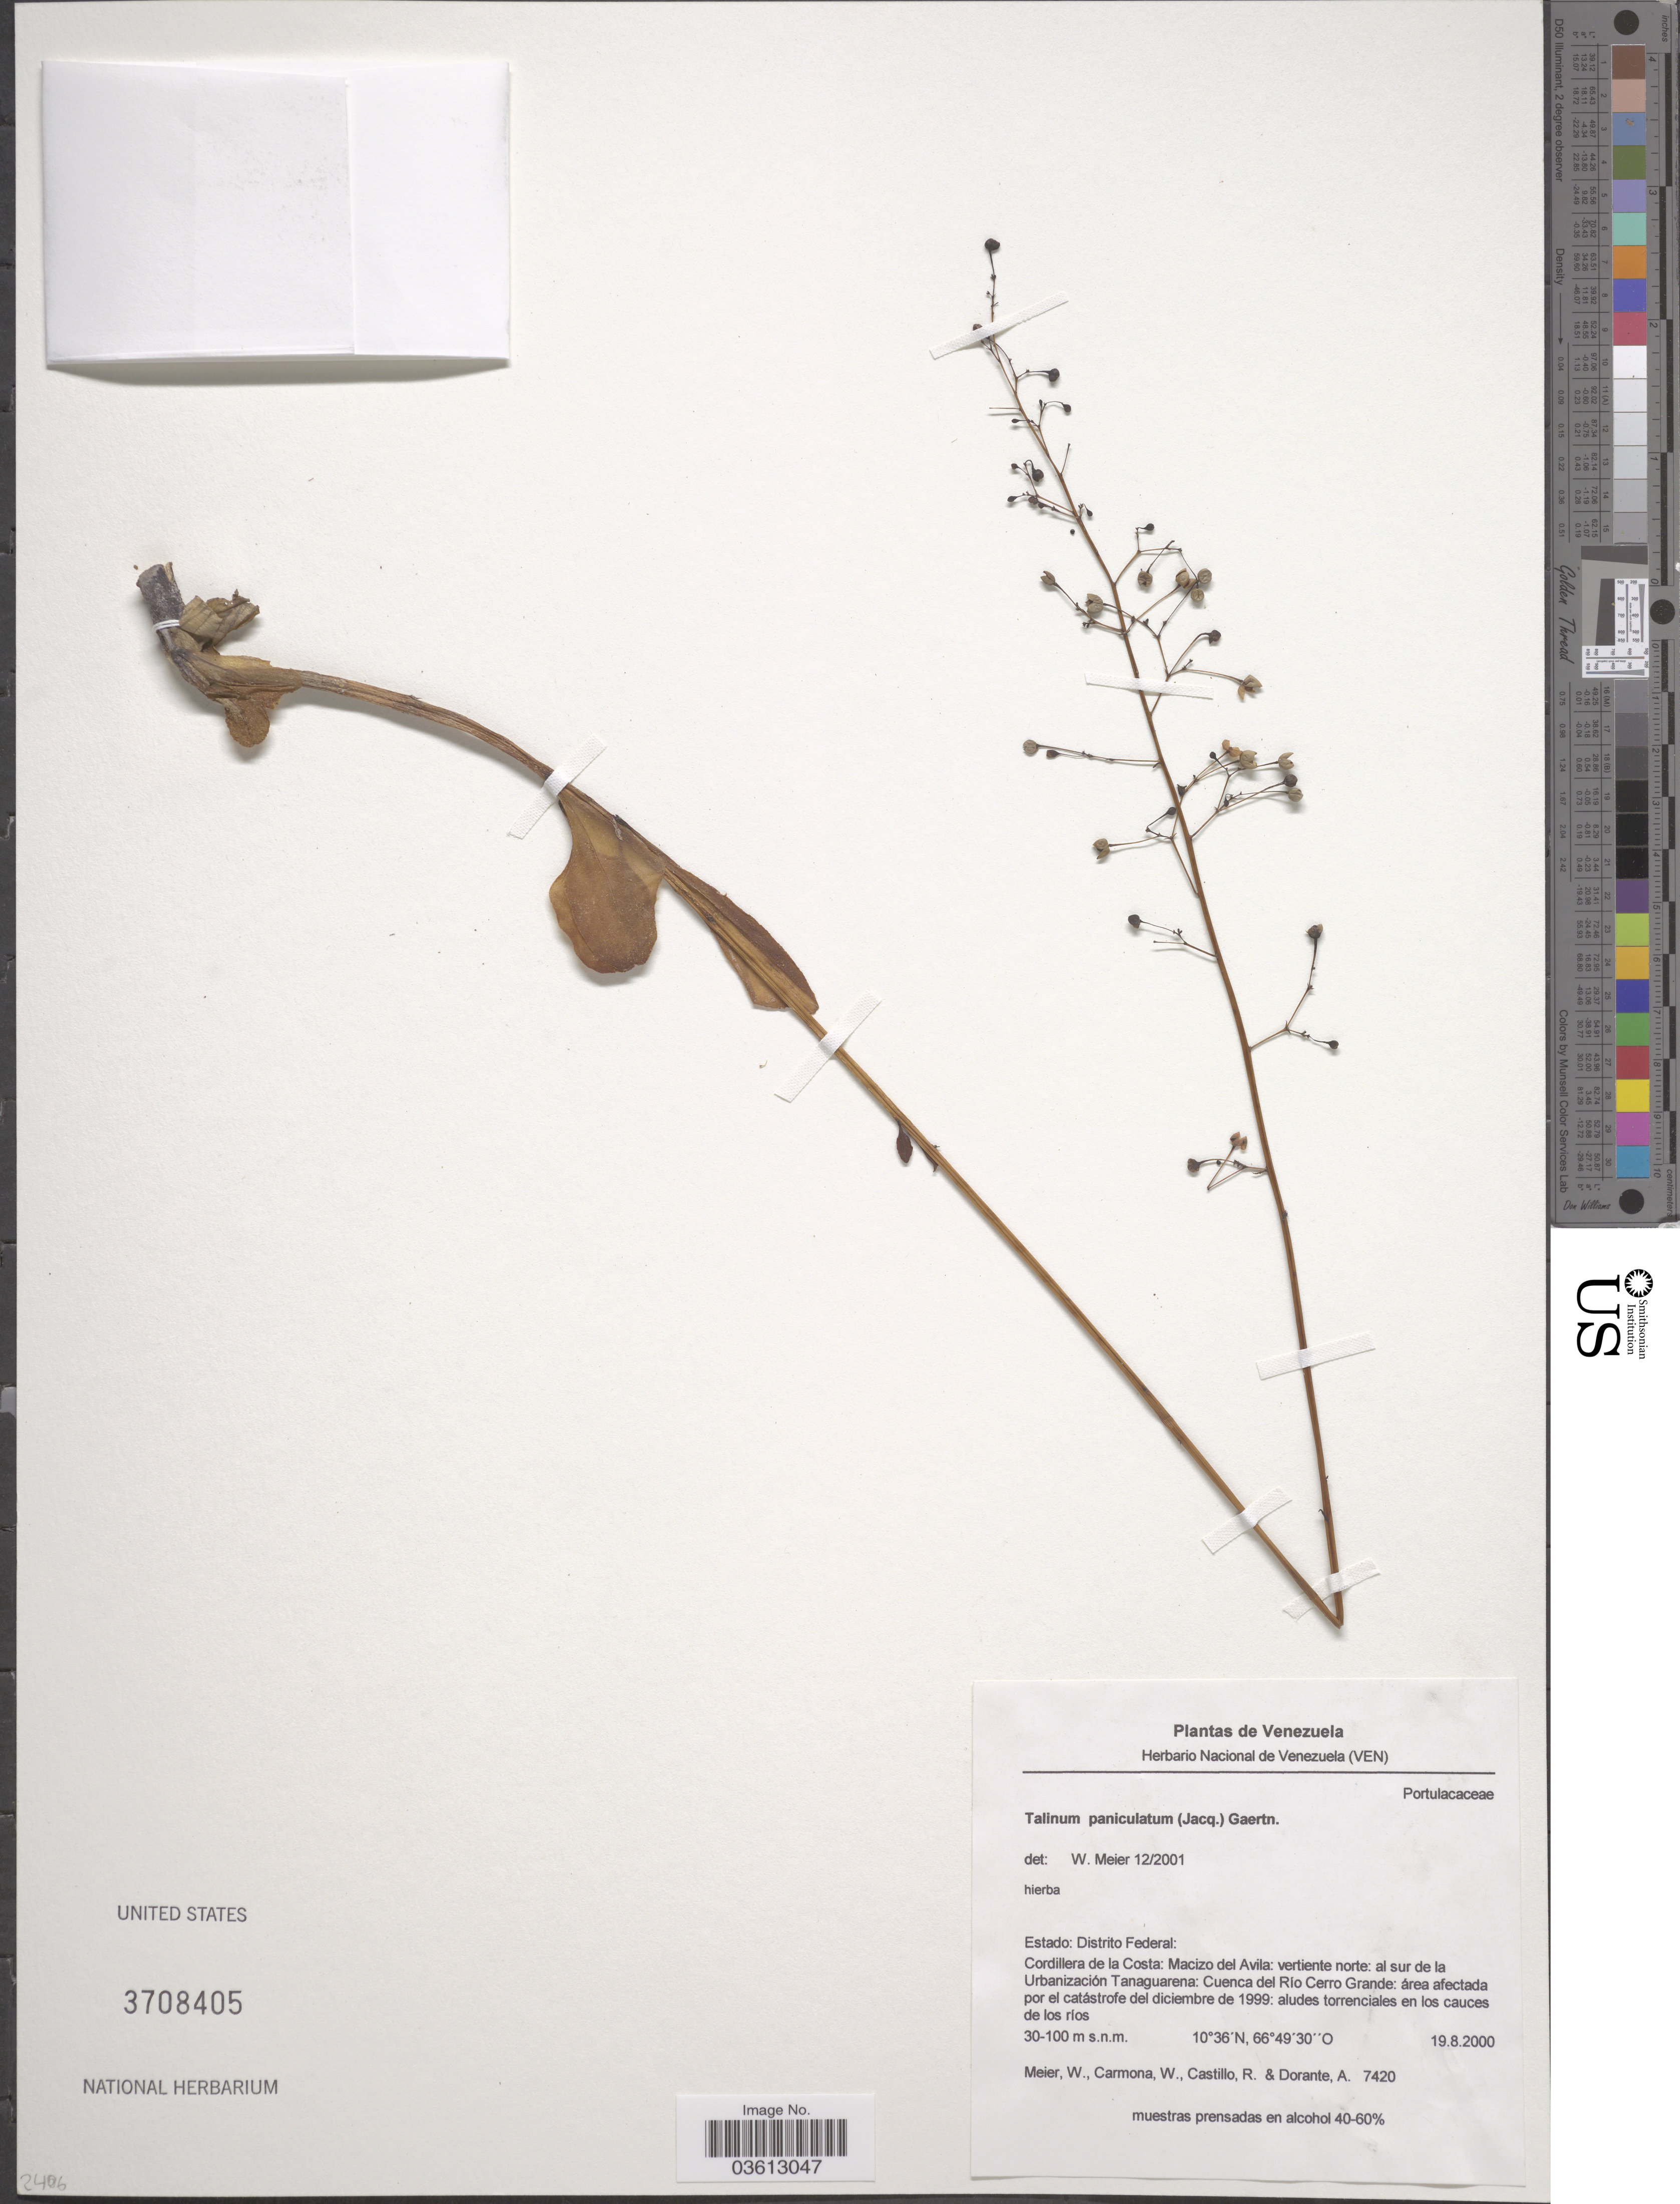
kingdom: Plantae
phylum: Tracheophyta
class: Magnoliopsida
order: Caryophyllales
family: Talinaceae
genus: Talinum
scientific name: Talinum paniculatum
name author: (Jacq.) Gaertn.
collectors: W. Meier, W. Carmona, R. Castillo & A. Dorante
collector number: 7420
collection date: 2000-08-19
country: Venezuela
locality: Estado: Distrito Federal. Cordillera de la Costa: Macizo del Avila: vertiente norte: al sur de la Urbanización Tanaguarena: Cuenca del Río Cerro Grande.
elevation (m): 30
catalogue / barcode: US 3708405